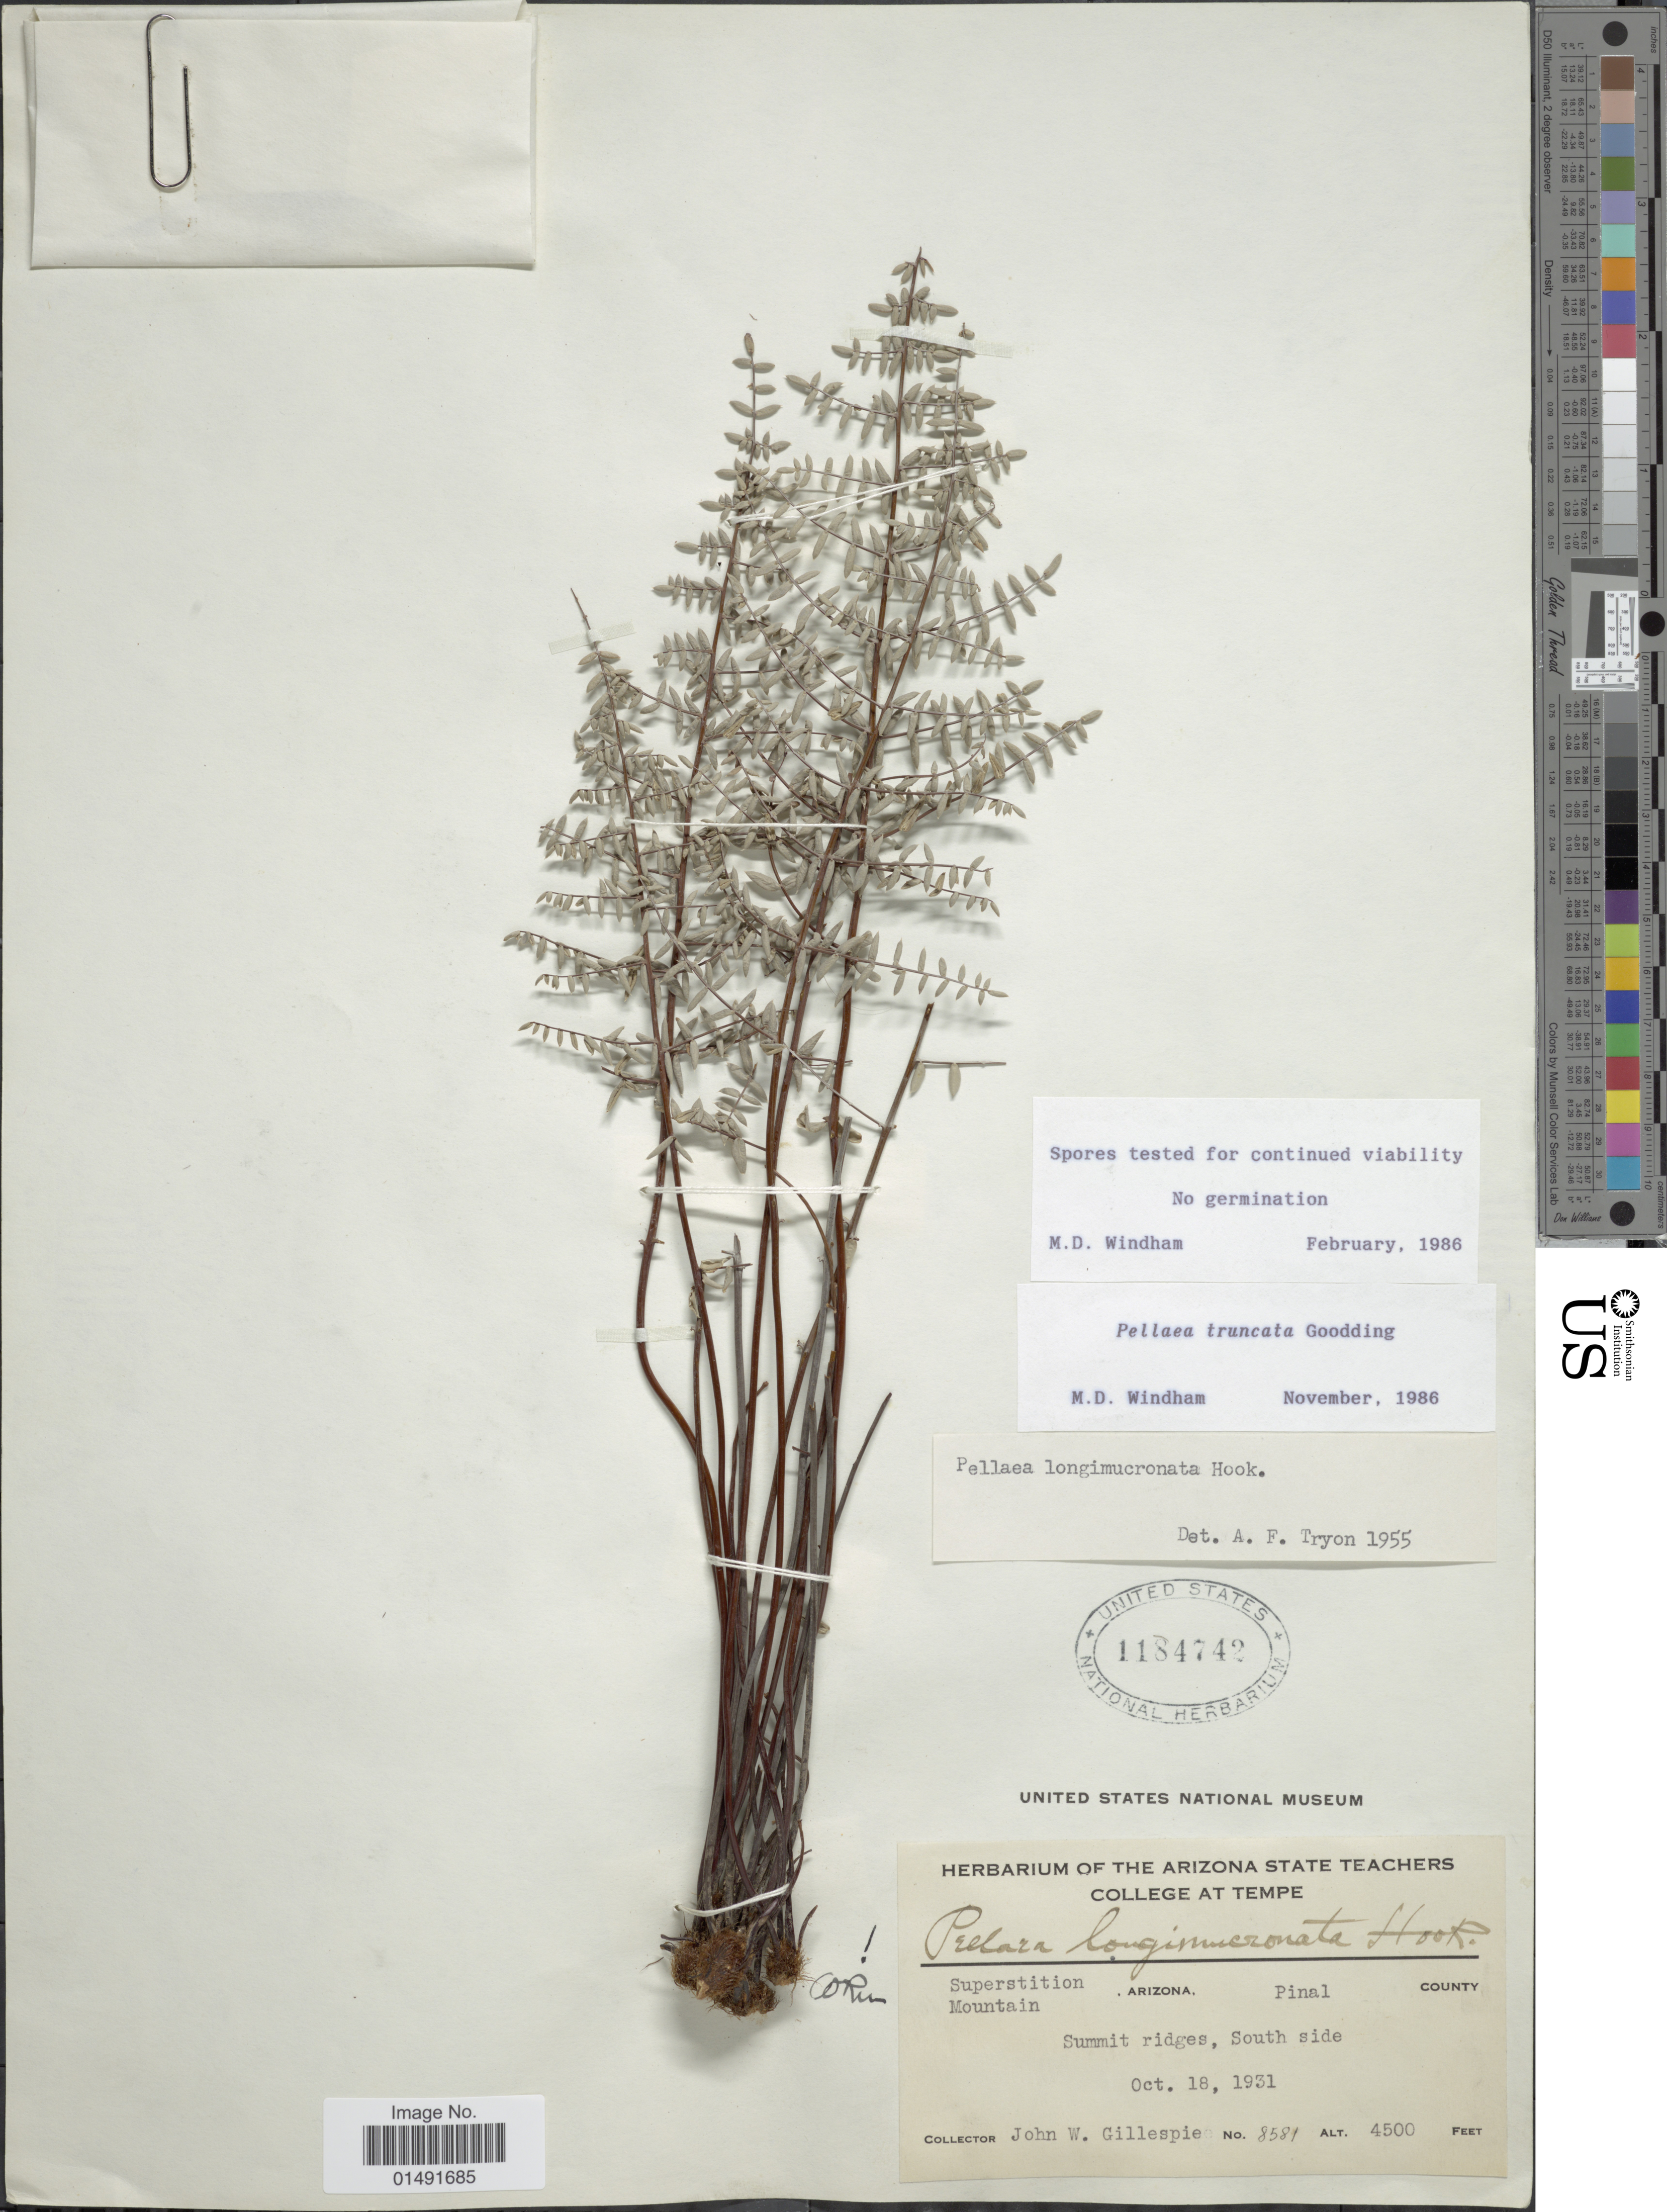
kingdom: Plantae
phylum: Tracheophyta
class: Polypodiopsida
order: Polypodiales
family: Pteridaceae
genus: Pellaea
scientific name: Pellaea truncata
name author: Goodd.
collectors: J. W. Gillespie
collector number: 8581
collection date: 1931-10-18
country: United States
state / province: Arizona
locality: Superstition Mountain, Pinal County, Summit ridges, South side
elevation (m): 1372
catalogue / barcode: US 1184742